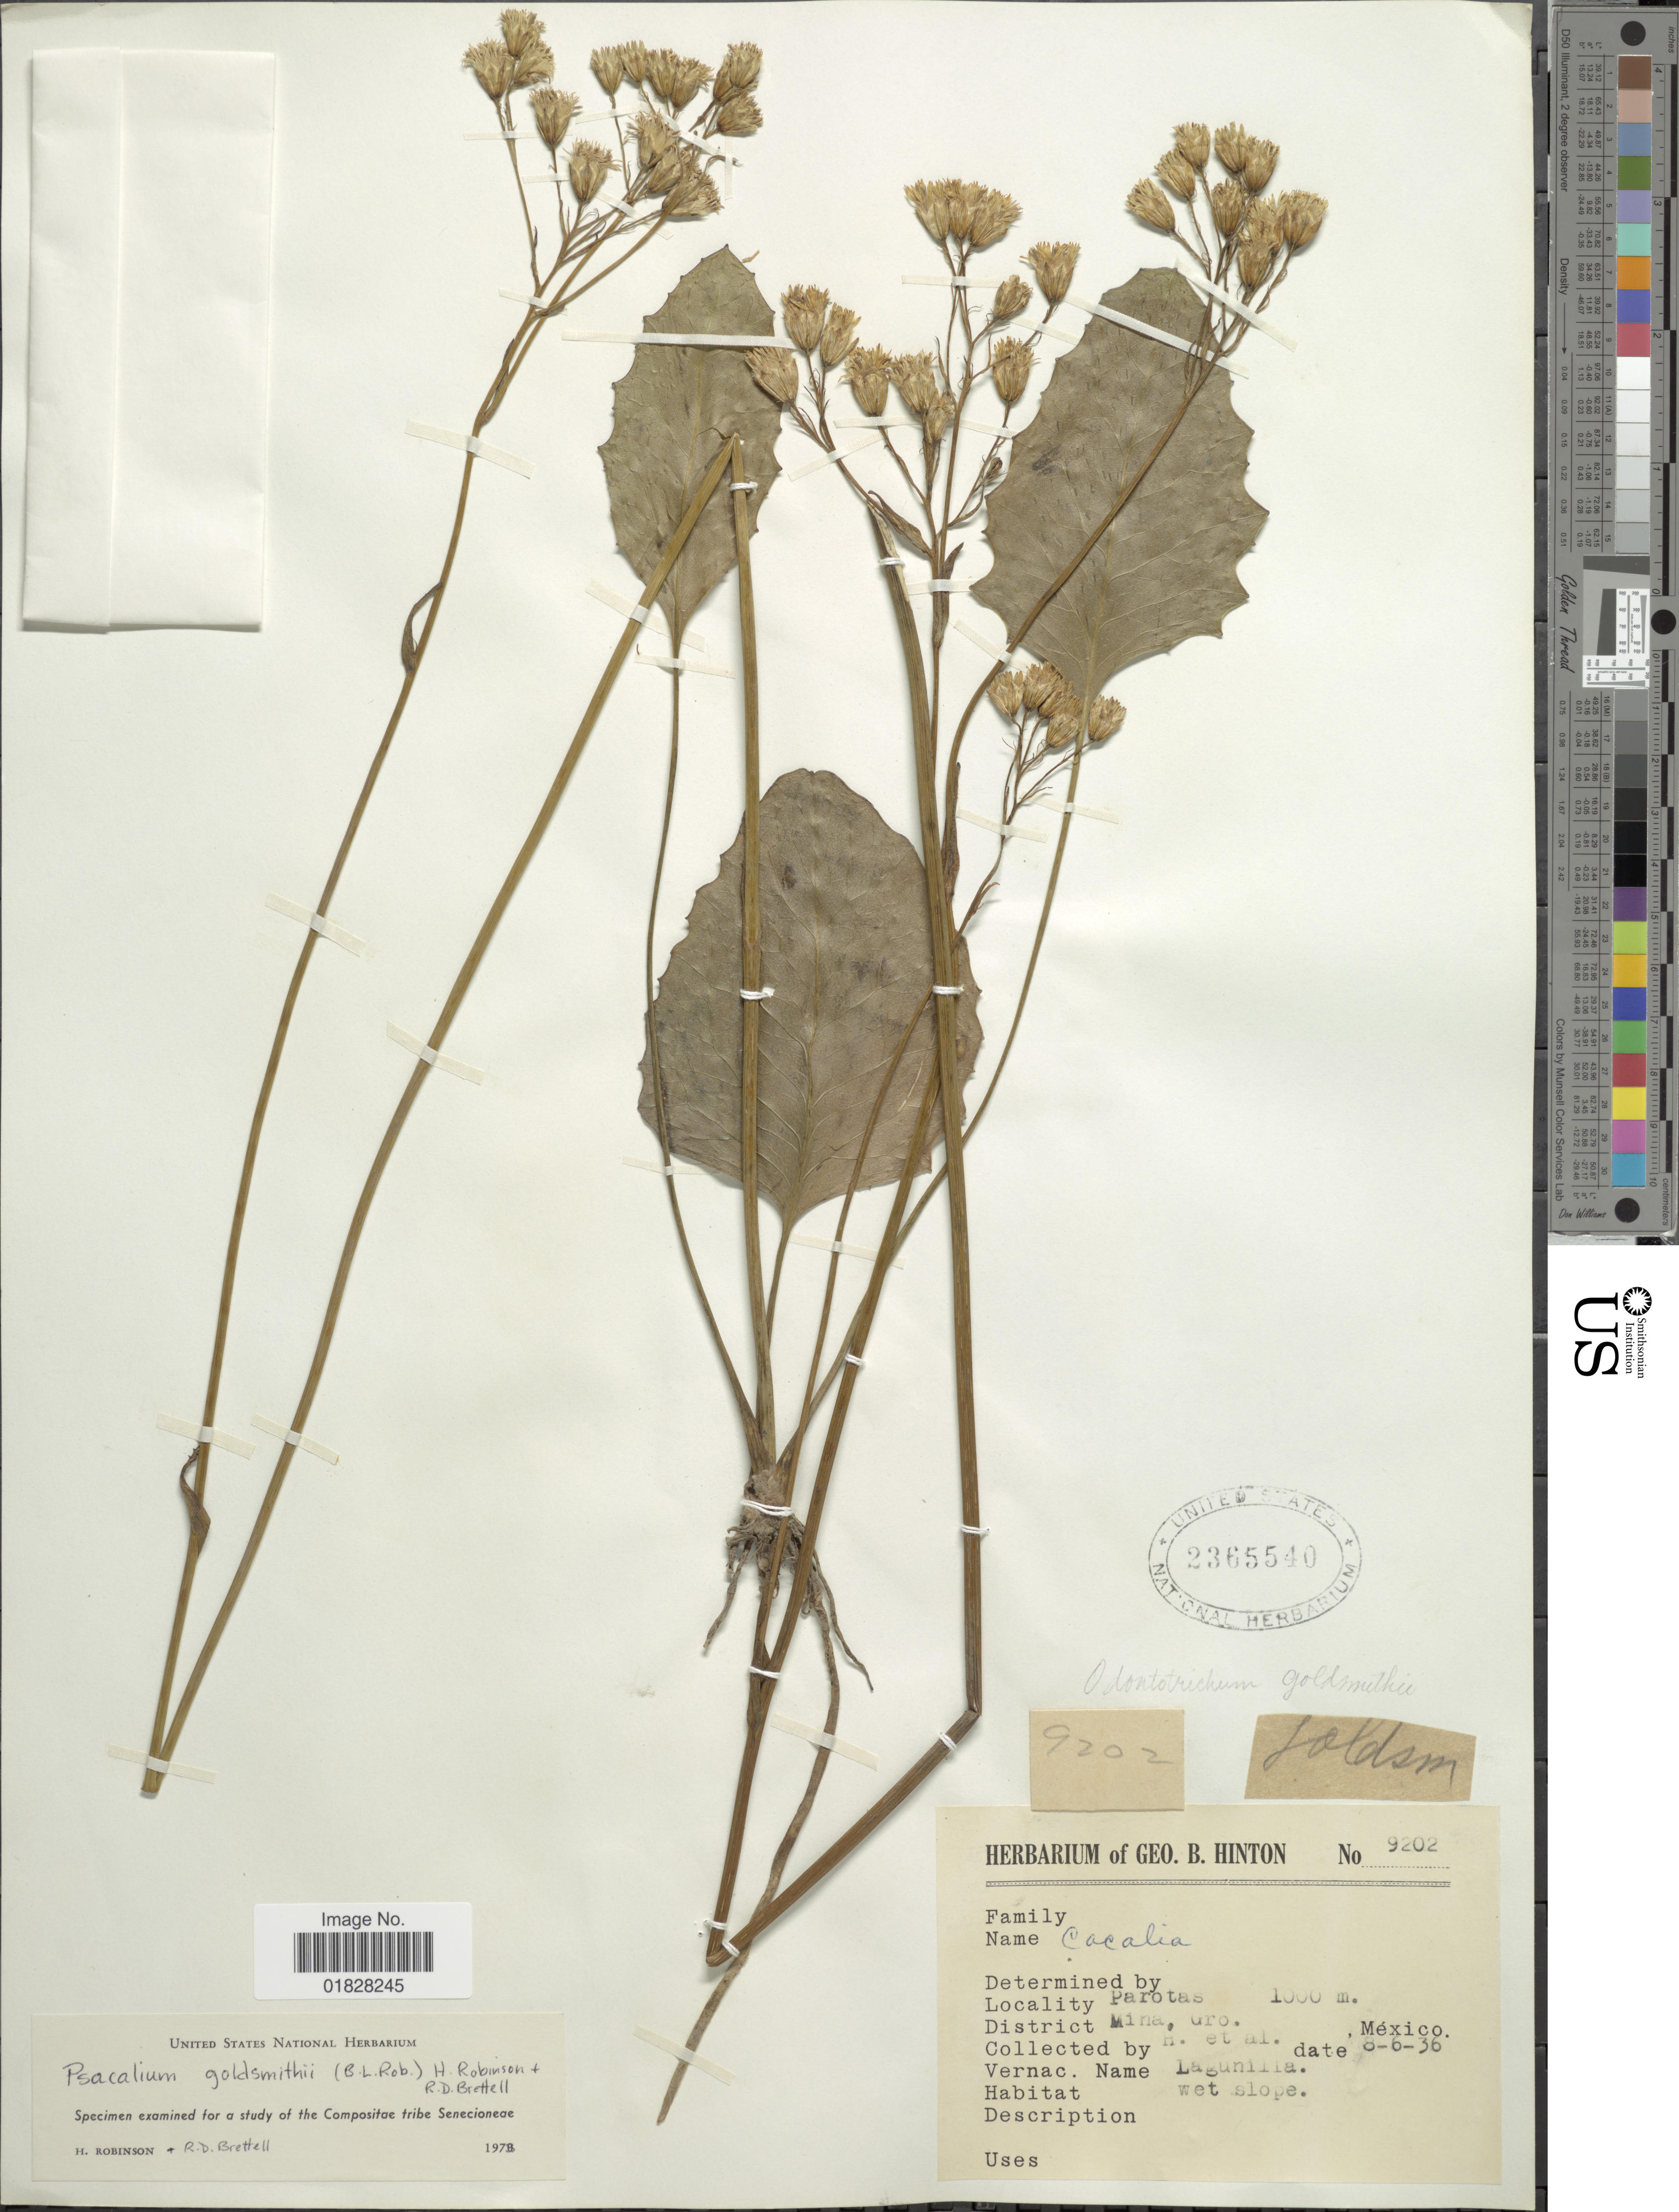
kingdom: Plantae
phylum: Tracheophyta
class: Magnoliopsida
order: Asterales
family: Asteraceae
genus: Psacalium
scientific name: Psacalium goldschmithii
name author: (B.L. Rob.) H. Rob. & Brettell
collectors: G. B. Hinton & et al.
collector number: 9202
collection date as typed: Transcribed d/m/y: 6/8/36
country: Mexico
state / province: Guerrero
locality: Parotas. District, Mina, Gro., México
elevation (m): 1000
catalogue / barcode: US 2365540